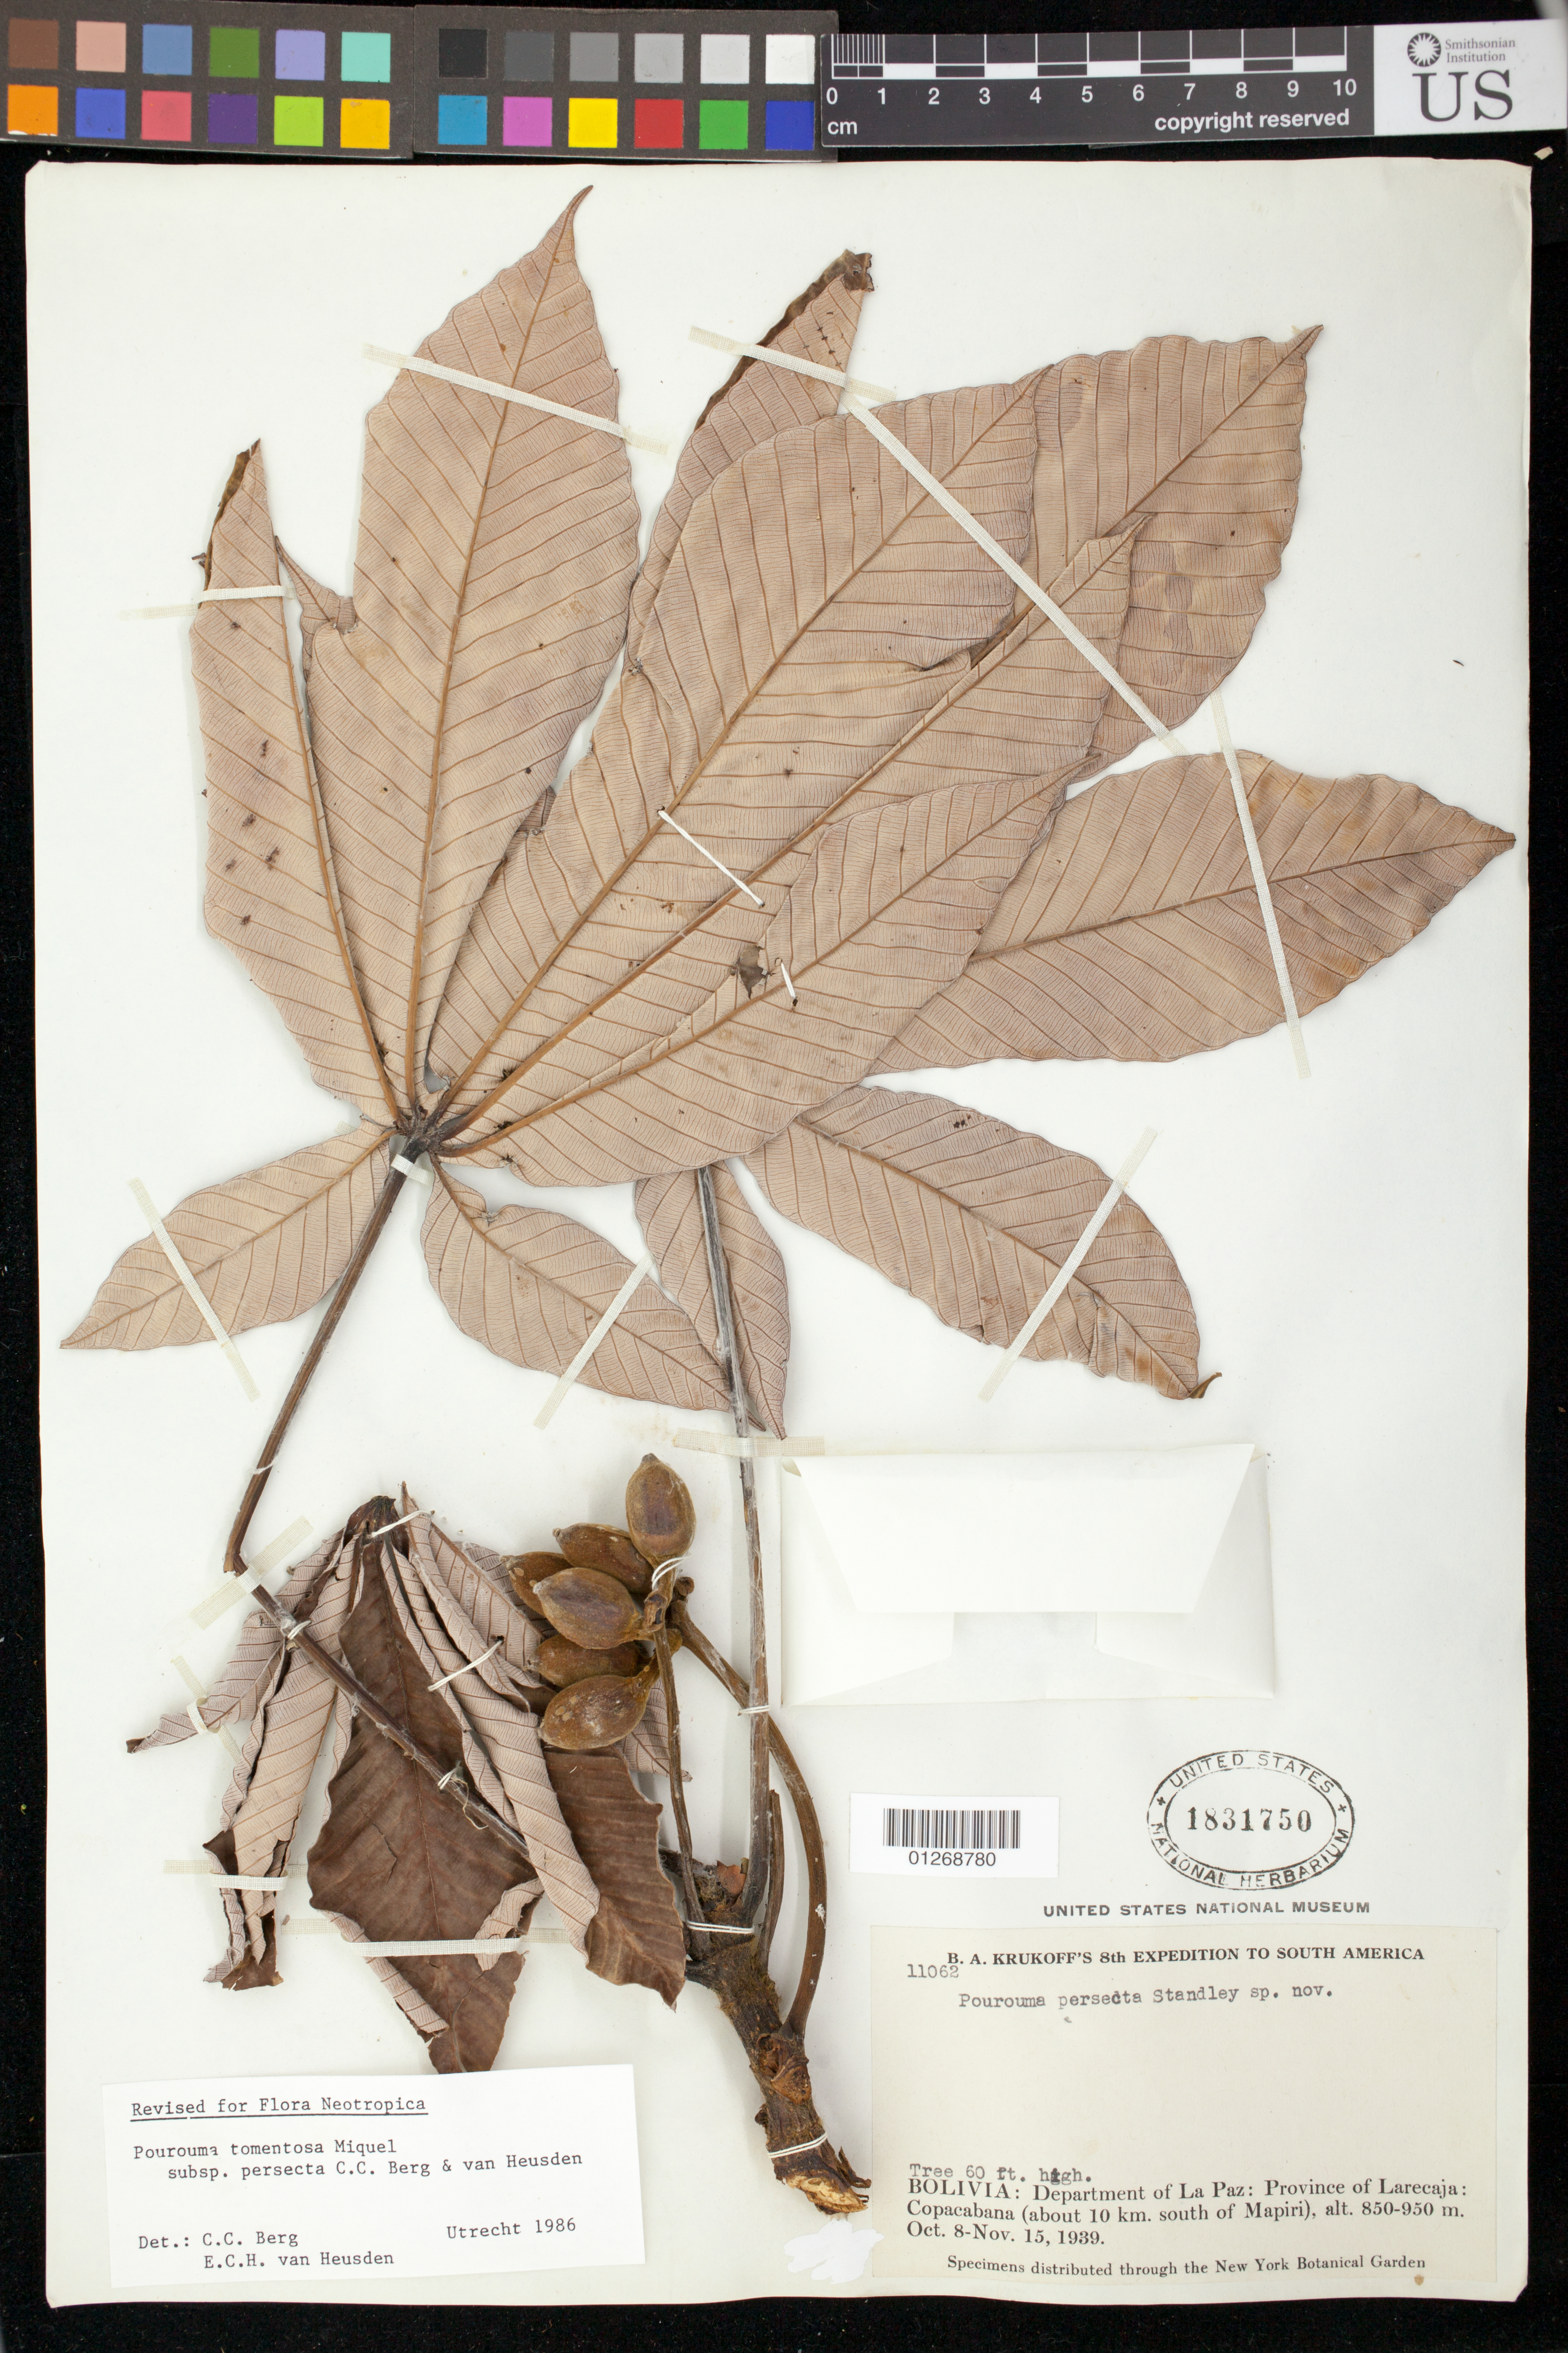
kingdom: Plantae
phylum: Tracheophyta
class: Magnoliopsida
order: Rosales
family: Urticaceae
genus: Pourouma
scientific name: Pourouma tomentosa subsp. persecta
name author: Standl. ex C.C. Berg & Heusden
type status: Isotype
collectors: B. A. Krukoff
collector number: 11062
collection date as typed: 08 Oct 1939 to 15 Nov 1939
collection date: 1939-10-08/1939-11-15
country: Bolivia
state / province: La Paz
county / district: Larecaja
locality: Department of La Paz: Province of Larecaja: Copacabana (about 10 km south of Mapiri)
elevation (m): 850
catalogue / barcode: US 1831750